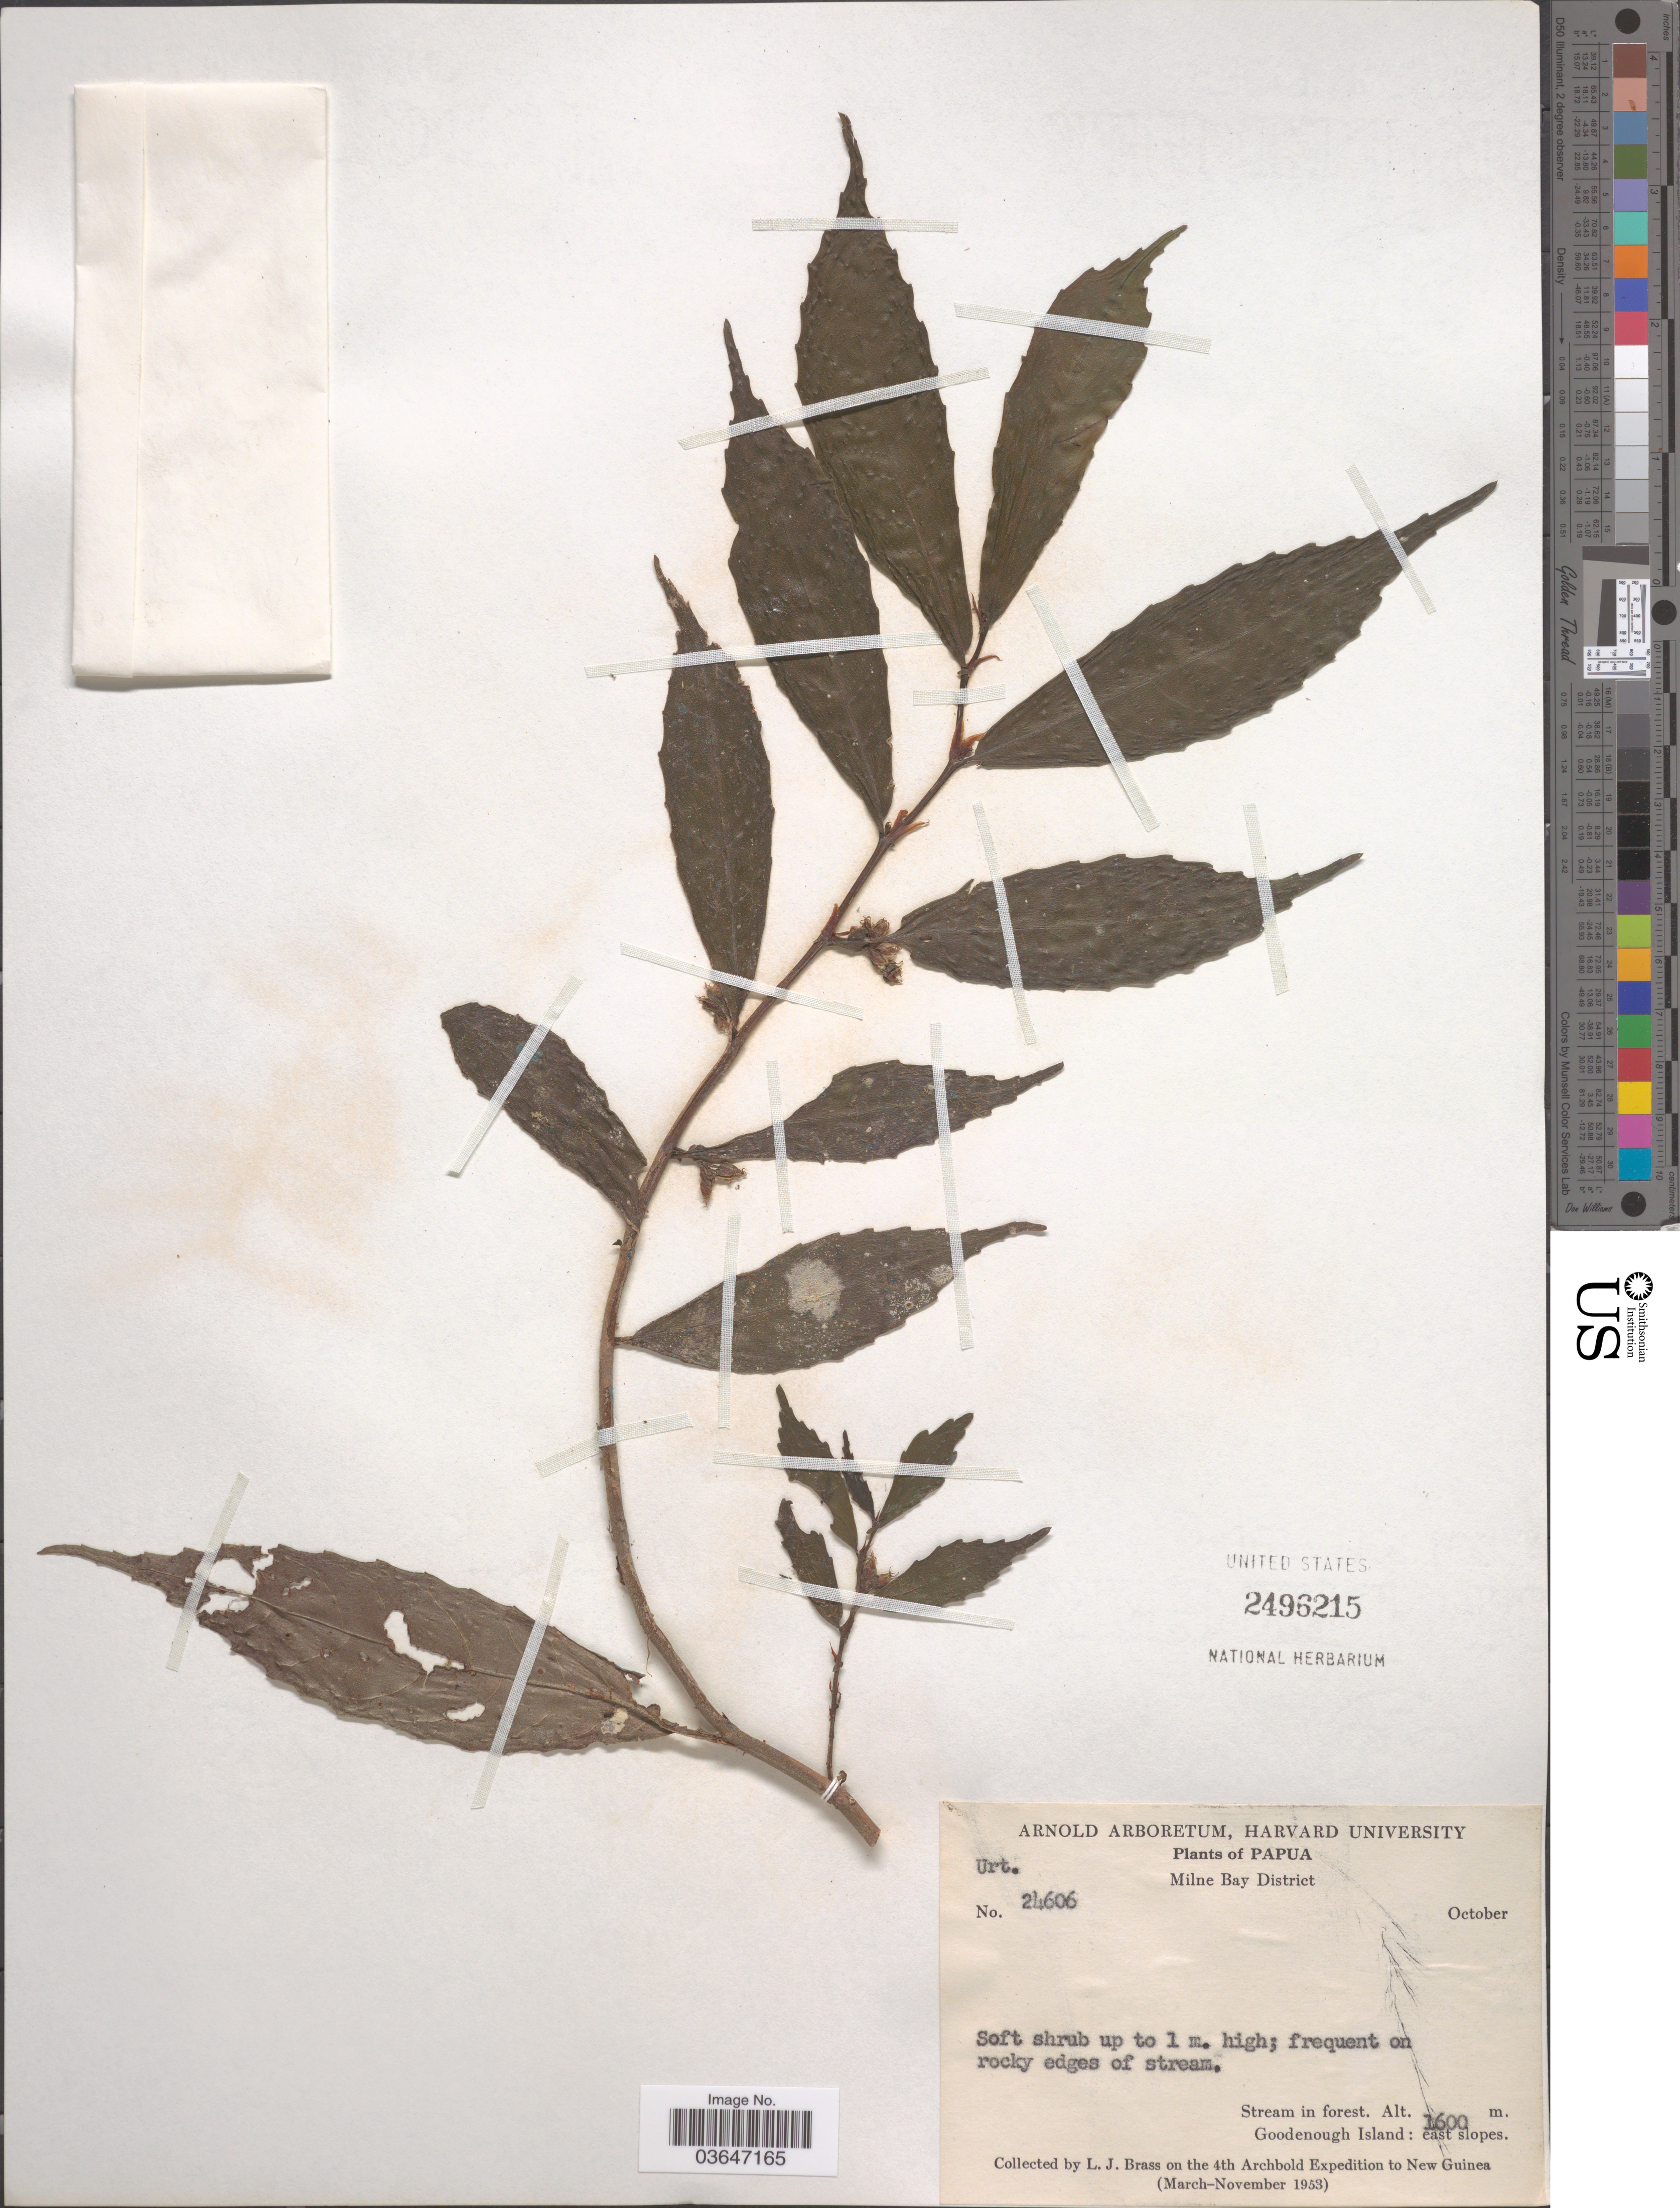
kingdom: Plantae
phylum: Tracheophyta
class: Magnoliopsida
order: Proteales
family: Proteaceae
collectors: L. J. Brass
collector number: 24606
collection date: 1953-10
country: Papua New Guinea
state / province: Milne Bay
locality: Papua. Milne Bay District. Goodenough Island. New Guinea.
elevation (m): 1600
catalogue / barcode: US 2496215